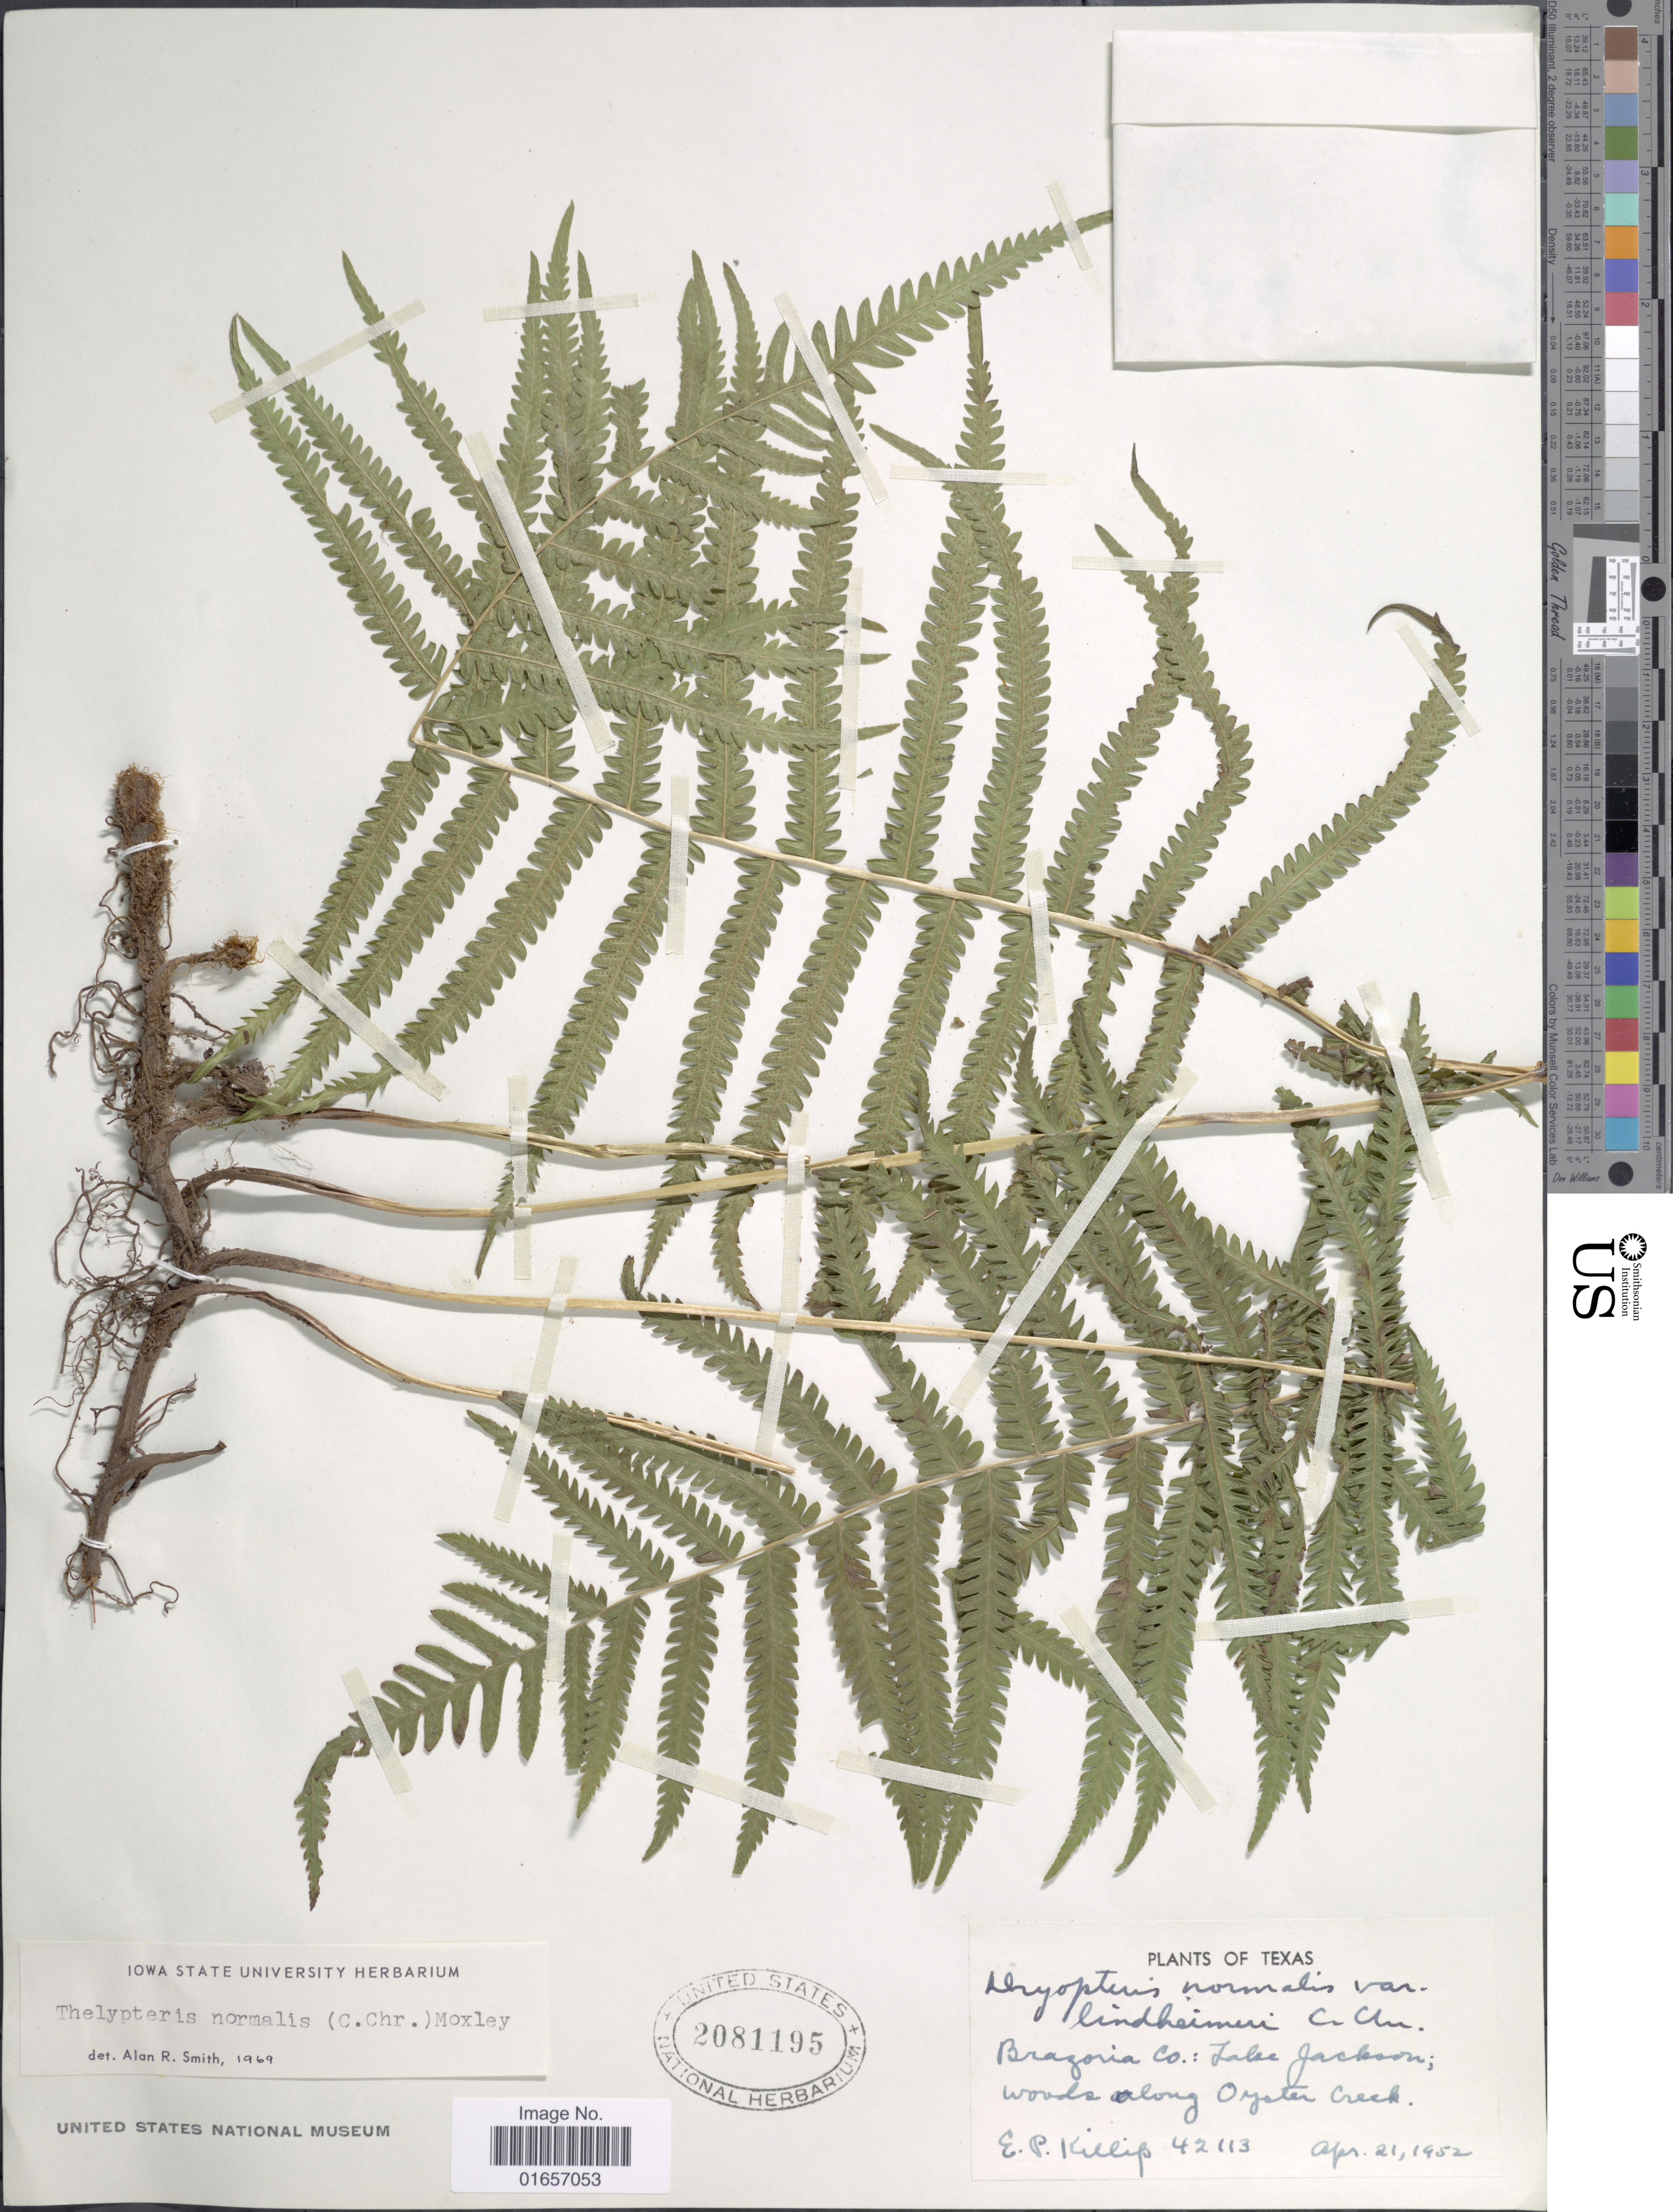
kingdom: Plantae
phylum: Tracheophyta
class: Polypodiopsida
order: Polypodiales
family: Thelypteridaceae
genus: Christella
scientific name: Christella kunthii comb. ined.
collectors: E. P. Killip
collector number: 42113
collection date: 1952-04-21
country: United States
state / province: Texas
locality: Brazoria Co: Lake Jackson; woods along Oyster Creek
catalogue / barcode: US 2081195